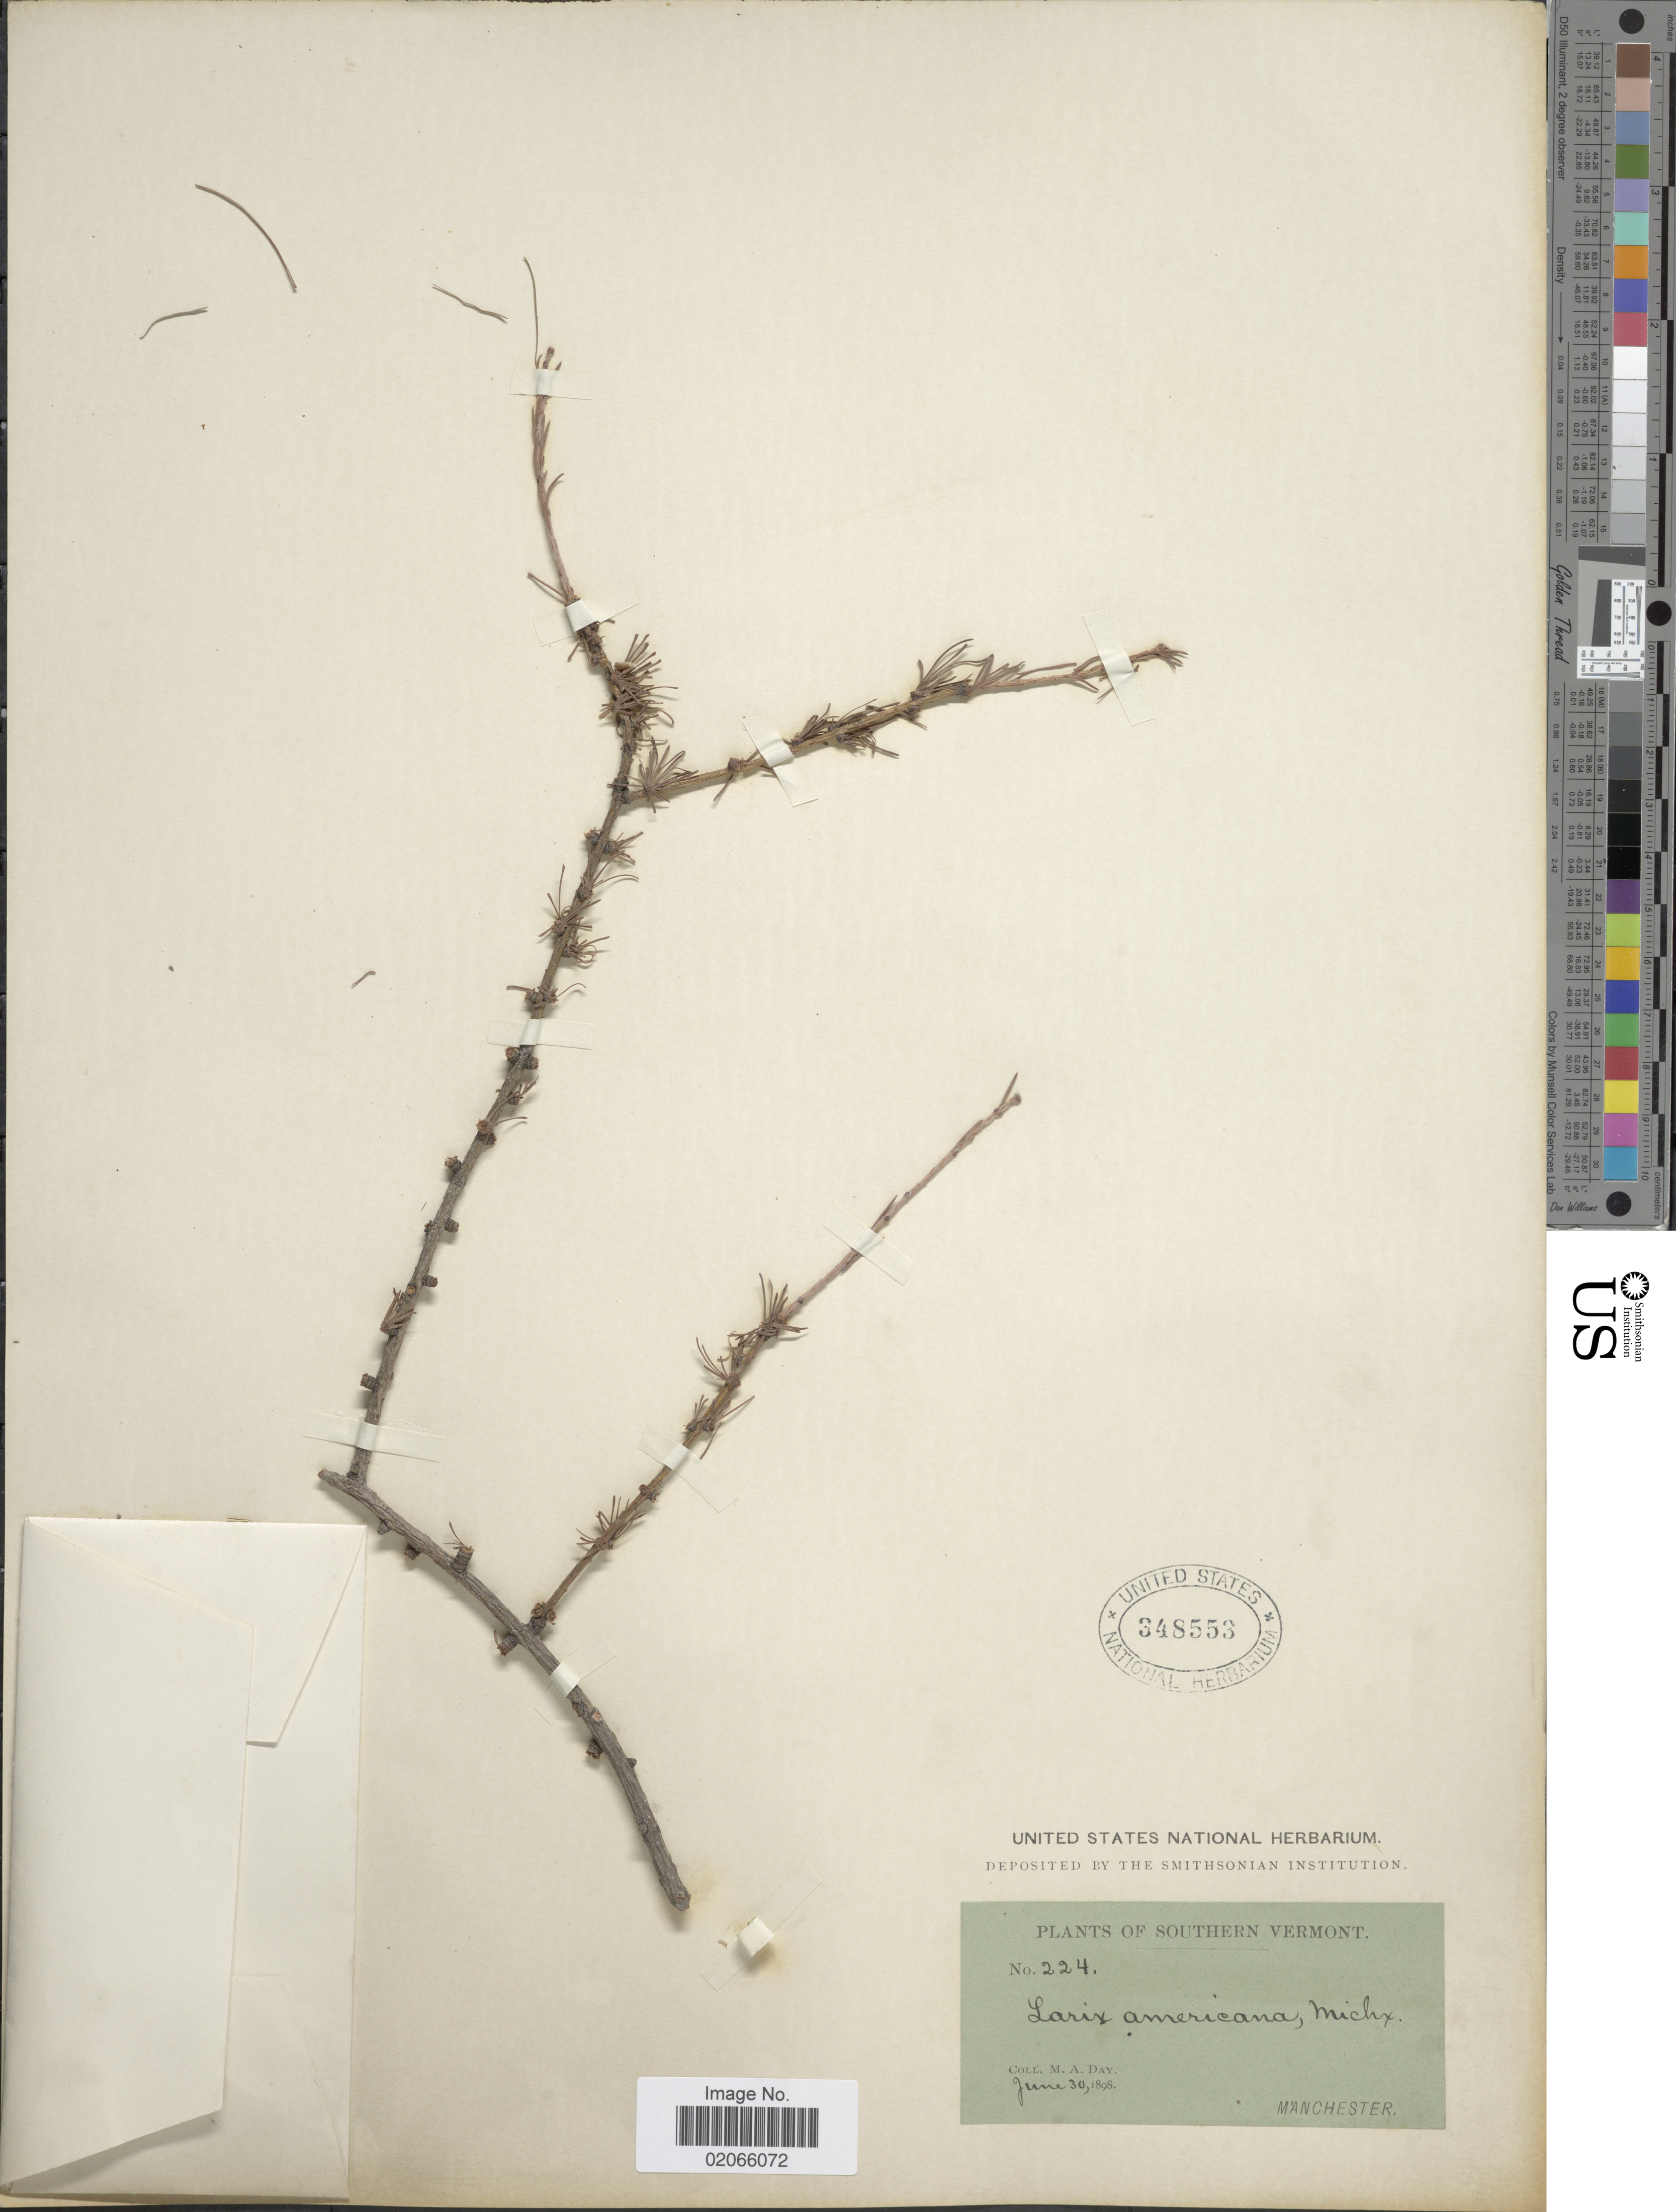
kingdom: Plantae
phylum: Tracheophyta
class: Pinopsida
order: Pinales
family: Pinaceae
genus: Larix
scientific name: Larix laricina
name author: (Du Roi) K. Koch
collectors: M. Day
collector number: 224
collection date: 1898-06-30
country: United States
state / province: Vermont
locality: Southern Vermont. Manchester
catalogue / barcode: US 348553